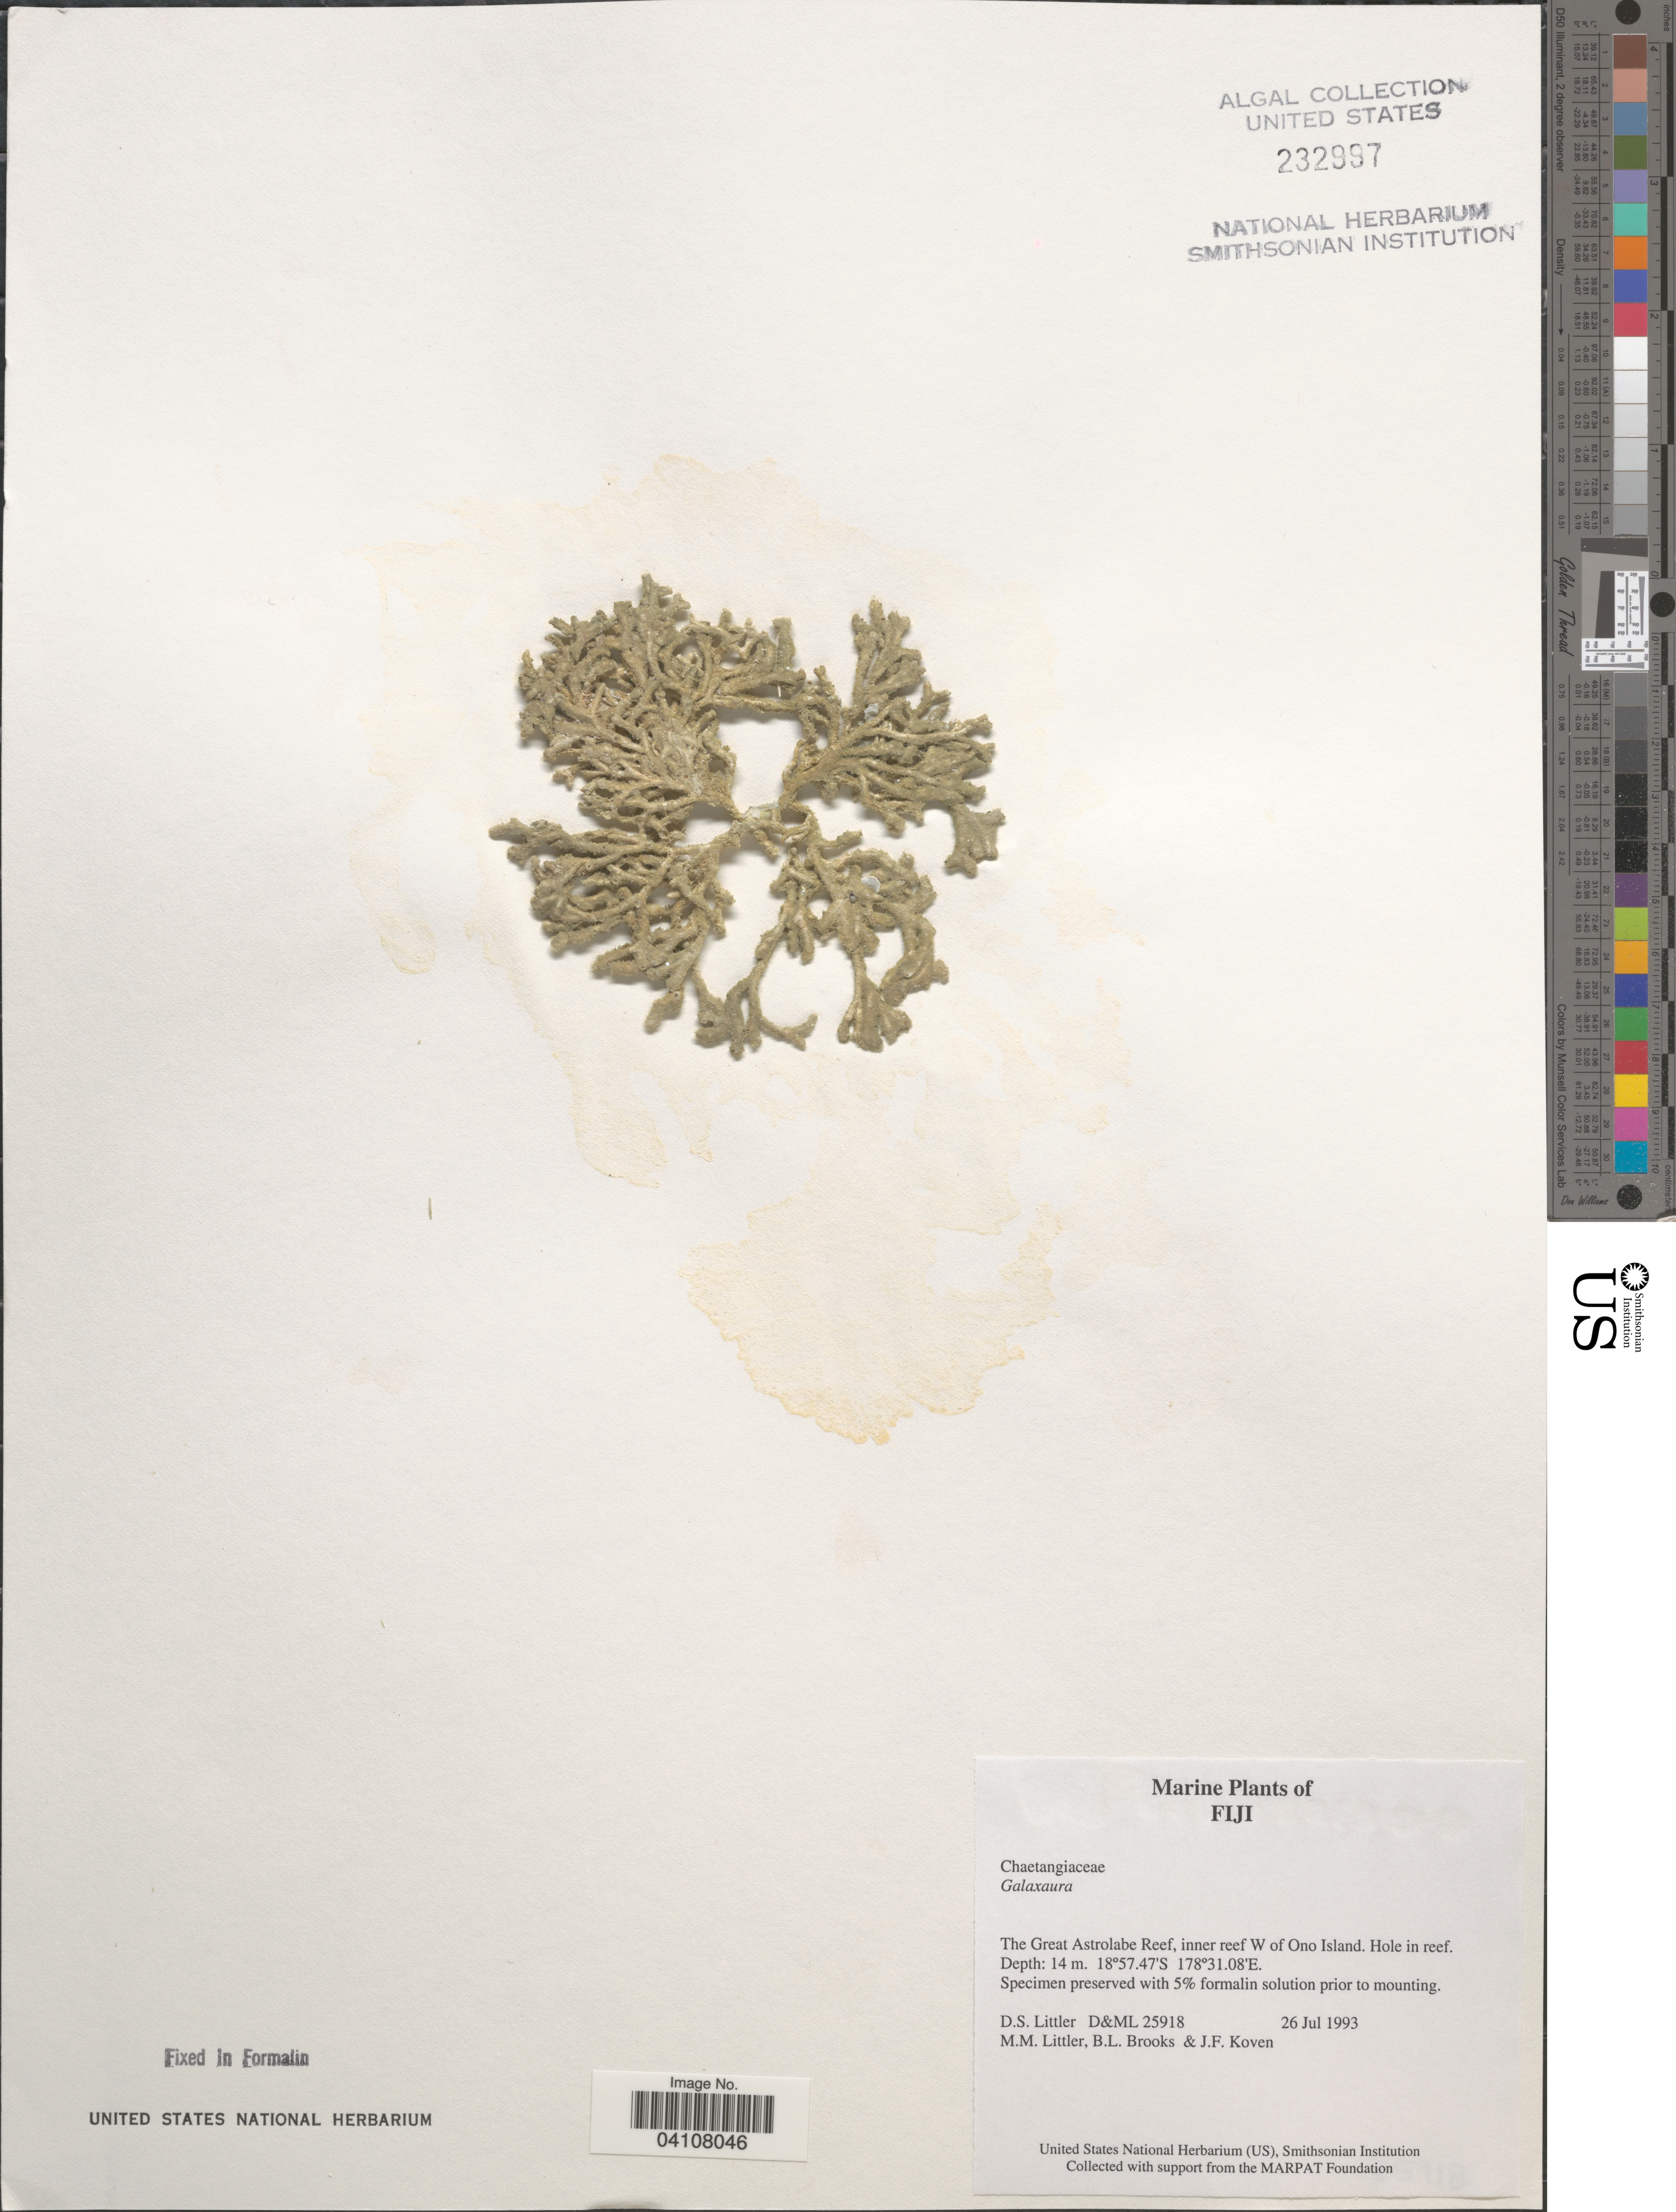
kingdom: Plantae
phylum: Rhodophyta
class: Florideophyceae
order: Nemaliales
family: Galaxauraceae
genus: Galaxaura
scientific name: Galaxaura sp.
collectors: D. S. Littler, B. Brooks & J. Koven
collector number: D&ML25918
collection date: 1993-07-26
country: Fiji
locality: The Great Astrolabe Reef, inner reef W of Ono Island. Hole in reef.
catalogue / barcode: US 232997